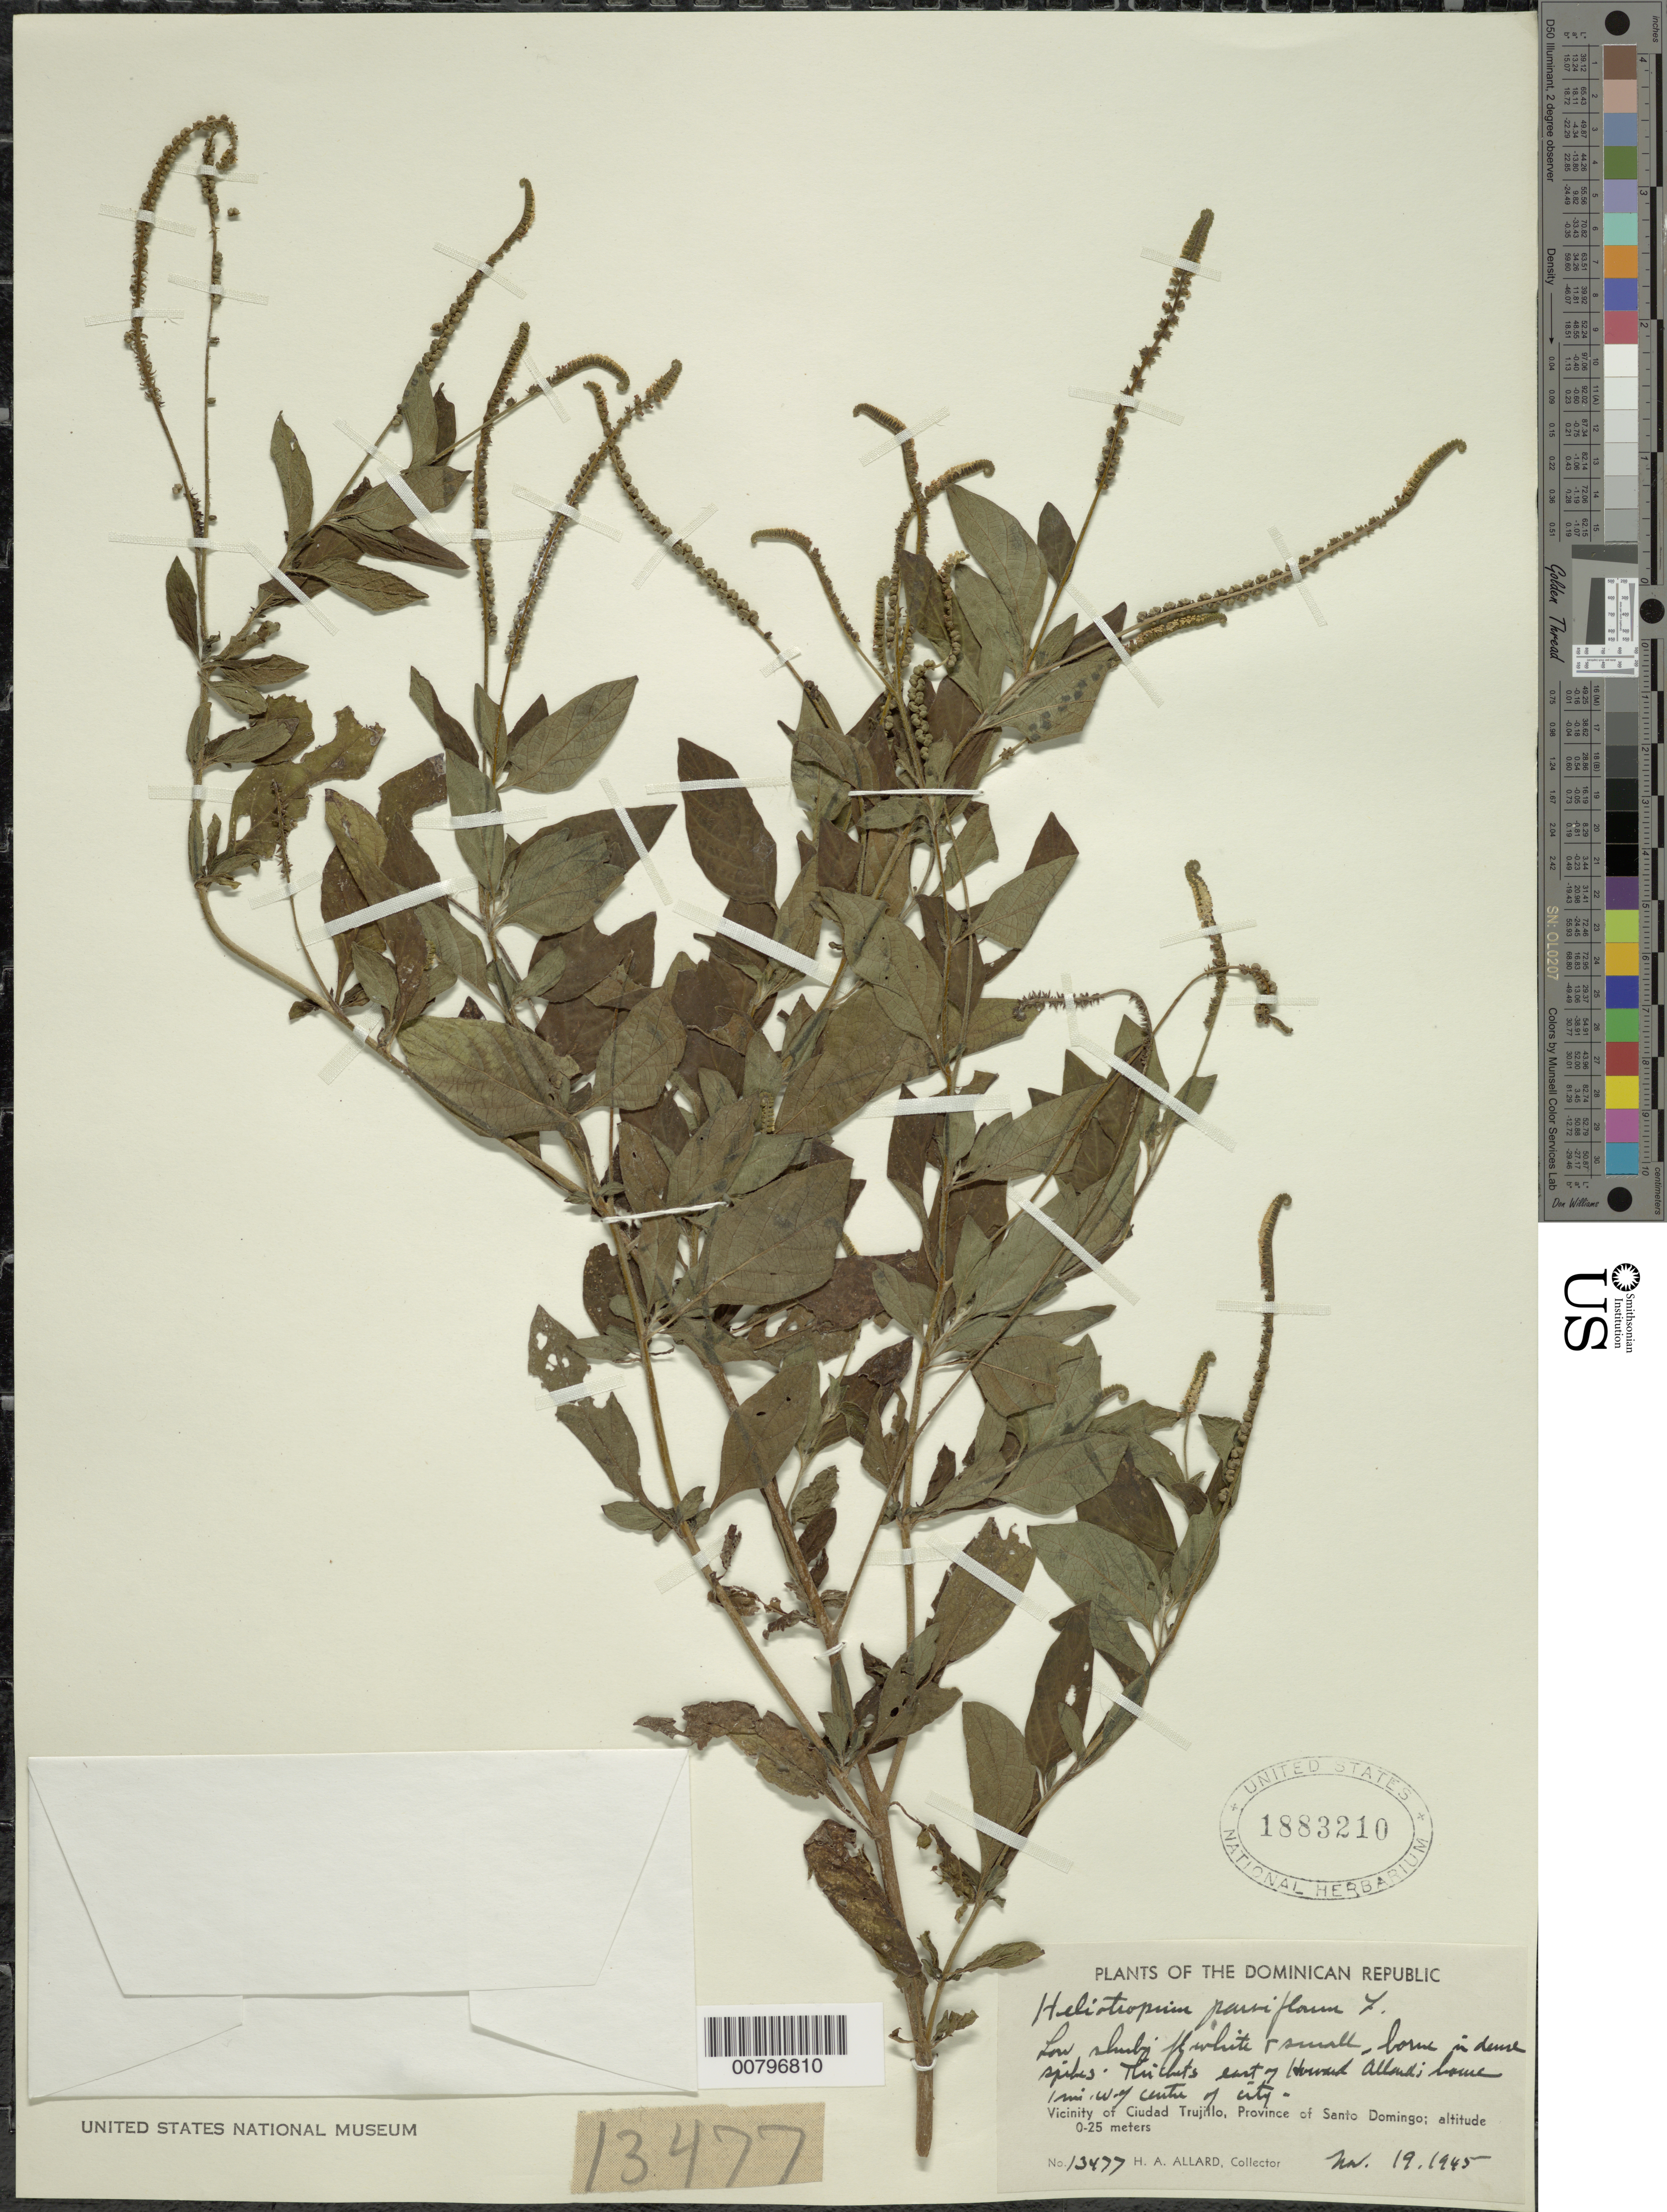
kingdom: Plantae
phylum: Tracheophyta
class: Magnoliopsida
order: Boraginales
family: Heliotropiaceae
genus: Heliotropium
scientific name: Heliotropium parviflorum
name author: L.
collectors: H. A. Allard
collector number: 13477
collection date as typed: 19 Nov 1945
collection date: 1945-11-19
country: Dominican Republic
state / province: Distrito Nacional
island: Hispaniola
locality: Vicinity of Santo Domingo, east of Allard's house, 1mW of city center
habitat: Thickets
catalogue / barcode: US 1883210